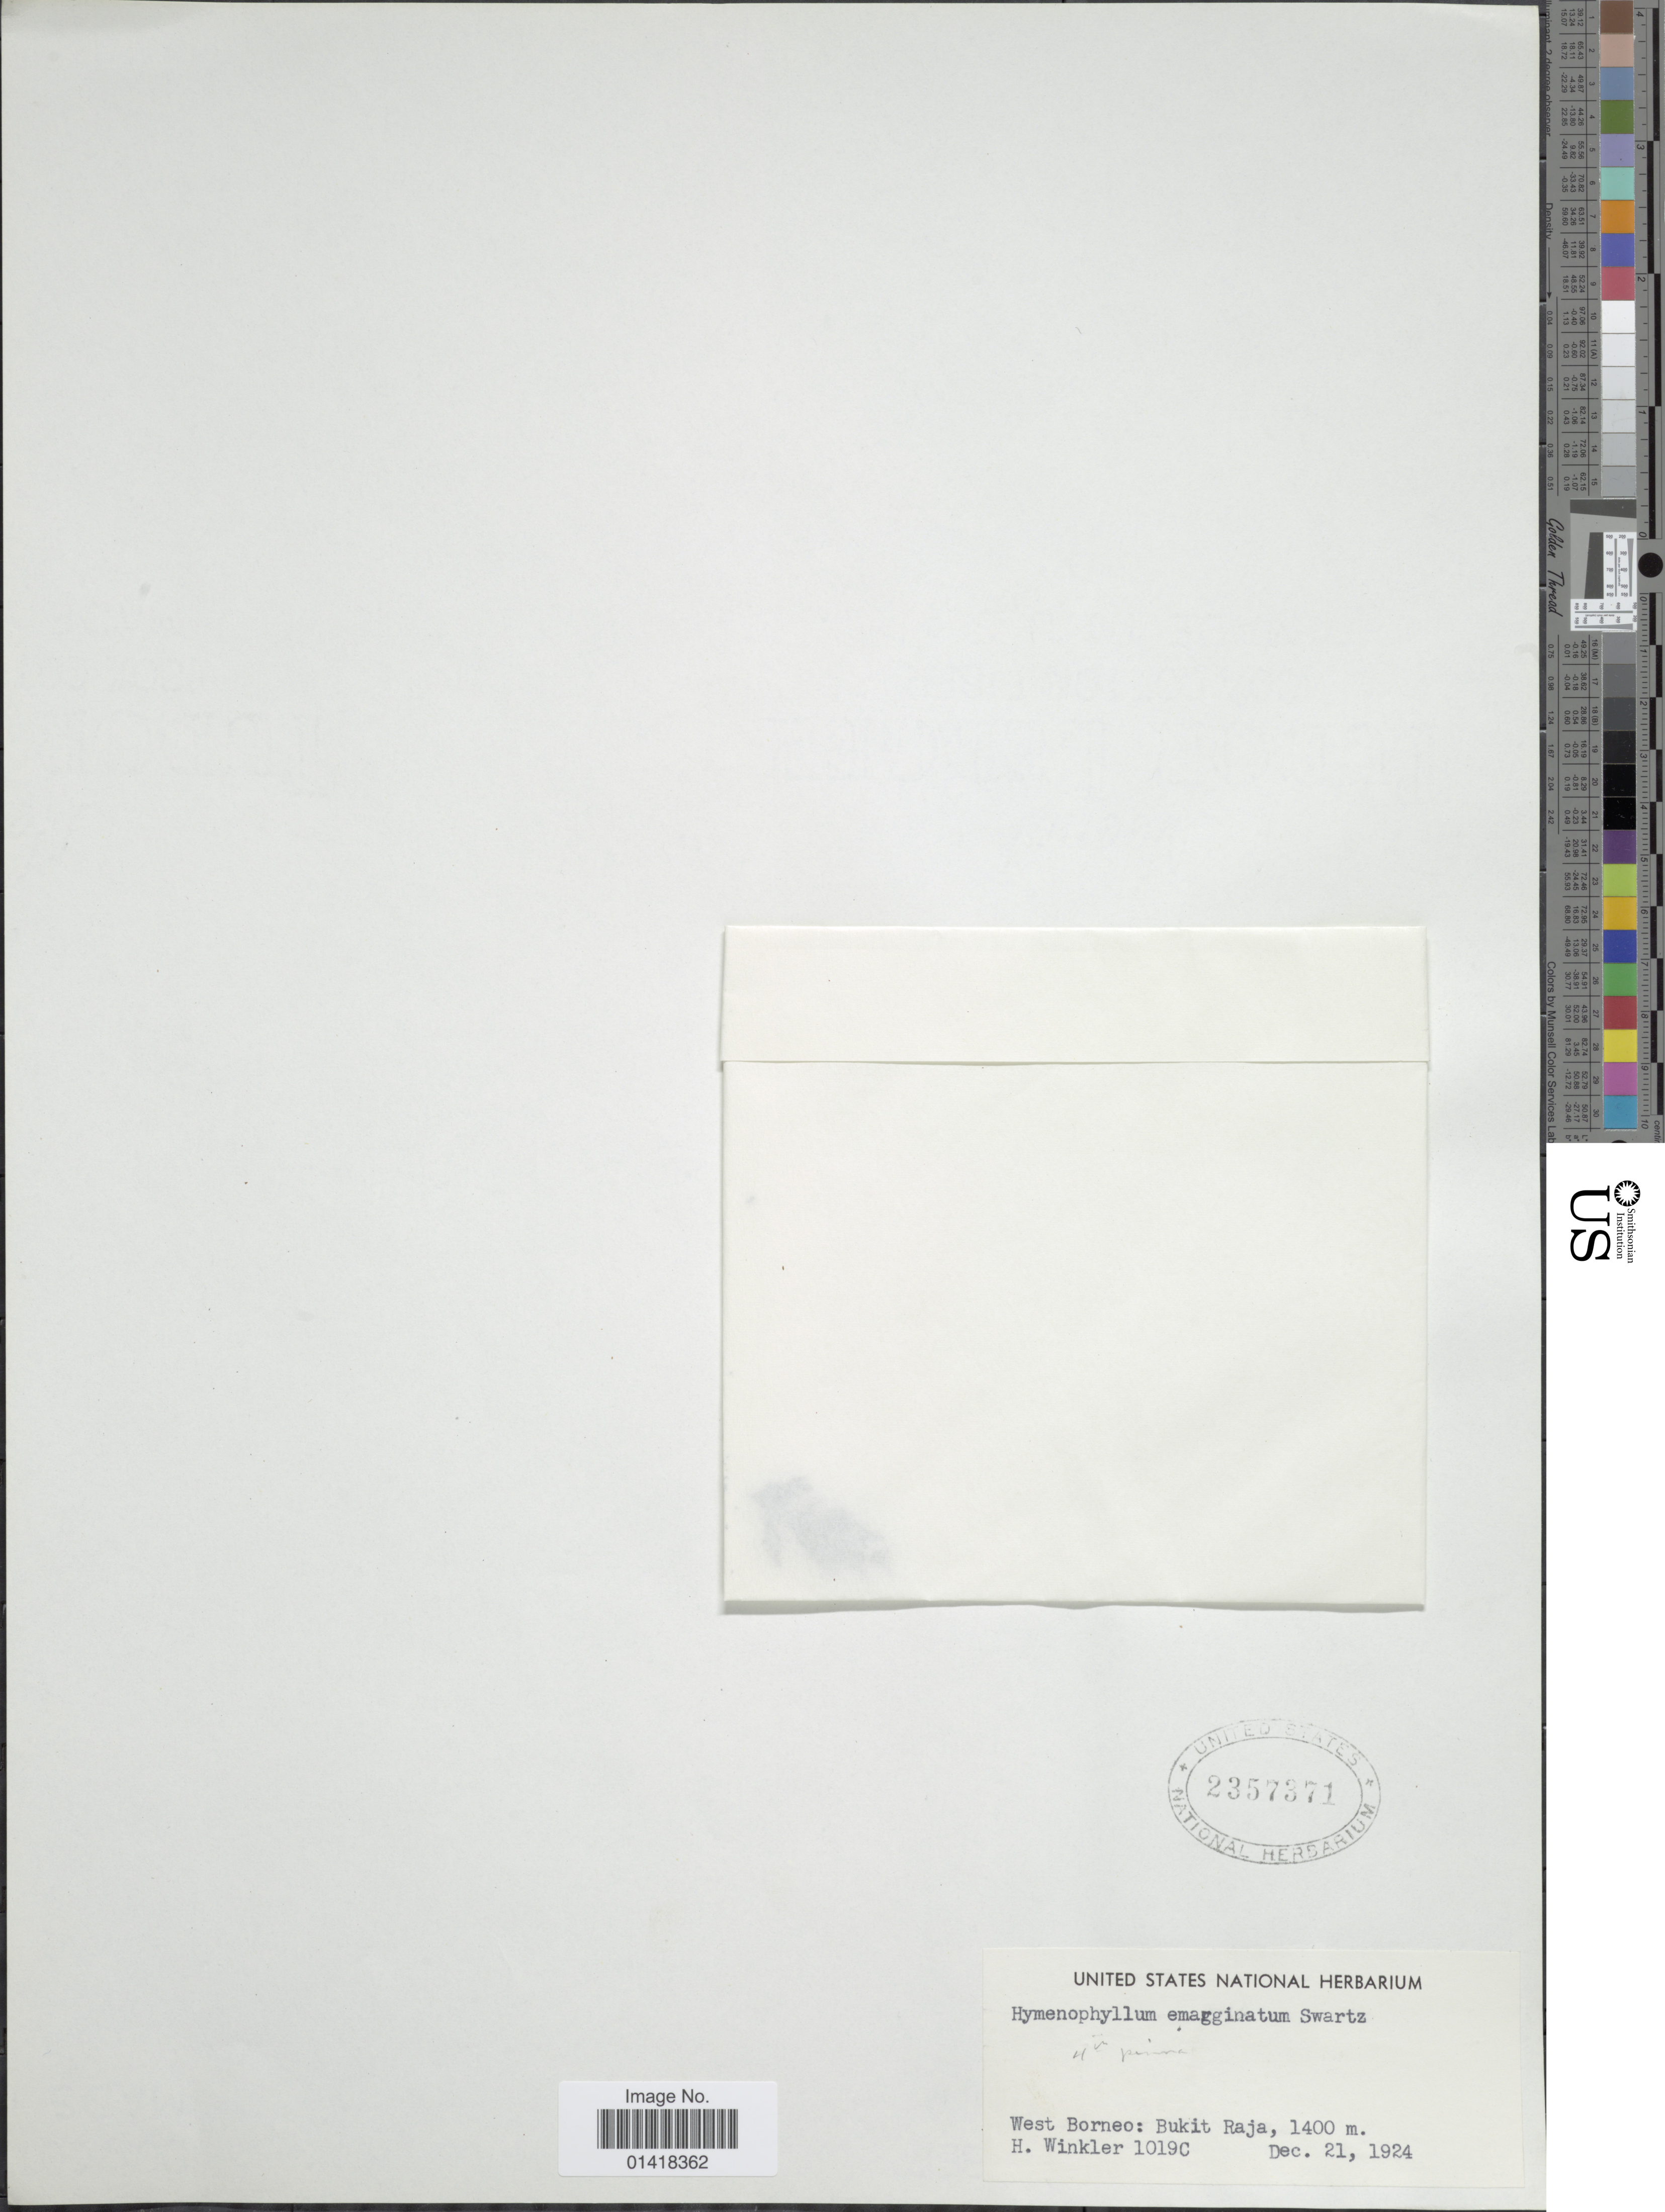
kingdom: Plantae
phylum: Tracheophyta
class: Polypodiopsida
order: Hymenophyllales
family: Hymenophyllaceae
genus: Hymenophyllum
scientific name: Hymenophyllum emarginatum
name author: Sw.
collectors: H. Winkler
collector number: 1019C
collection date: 1924-12-21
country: Malaysia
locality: West Borneo: Bukit Raja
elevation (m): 1400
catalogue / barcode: US 2357371